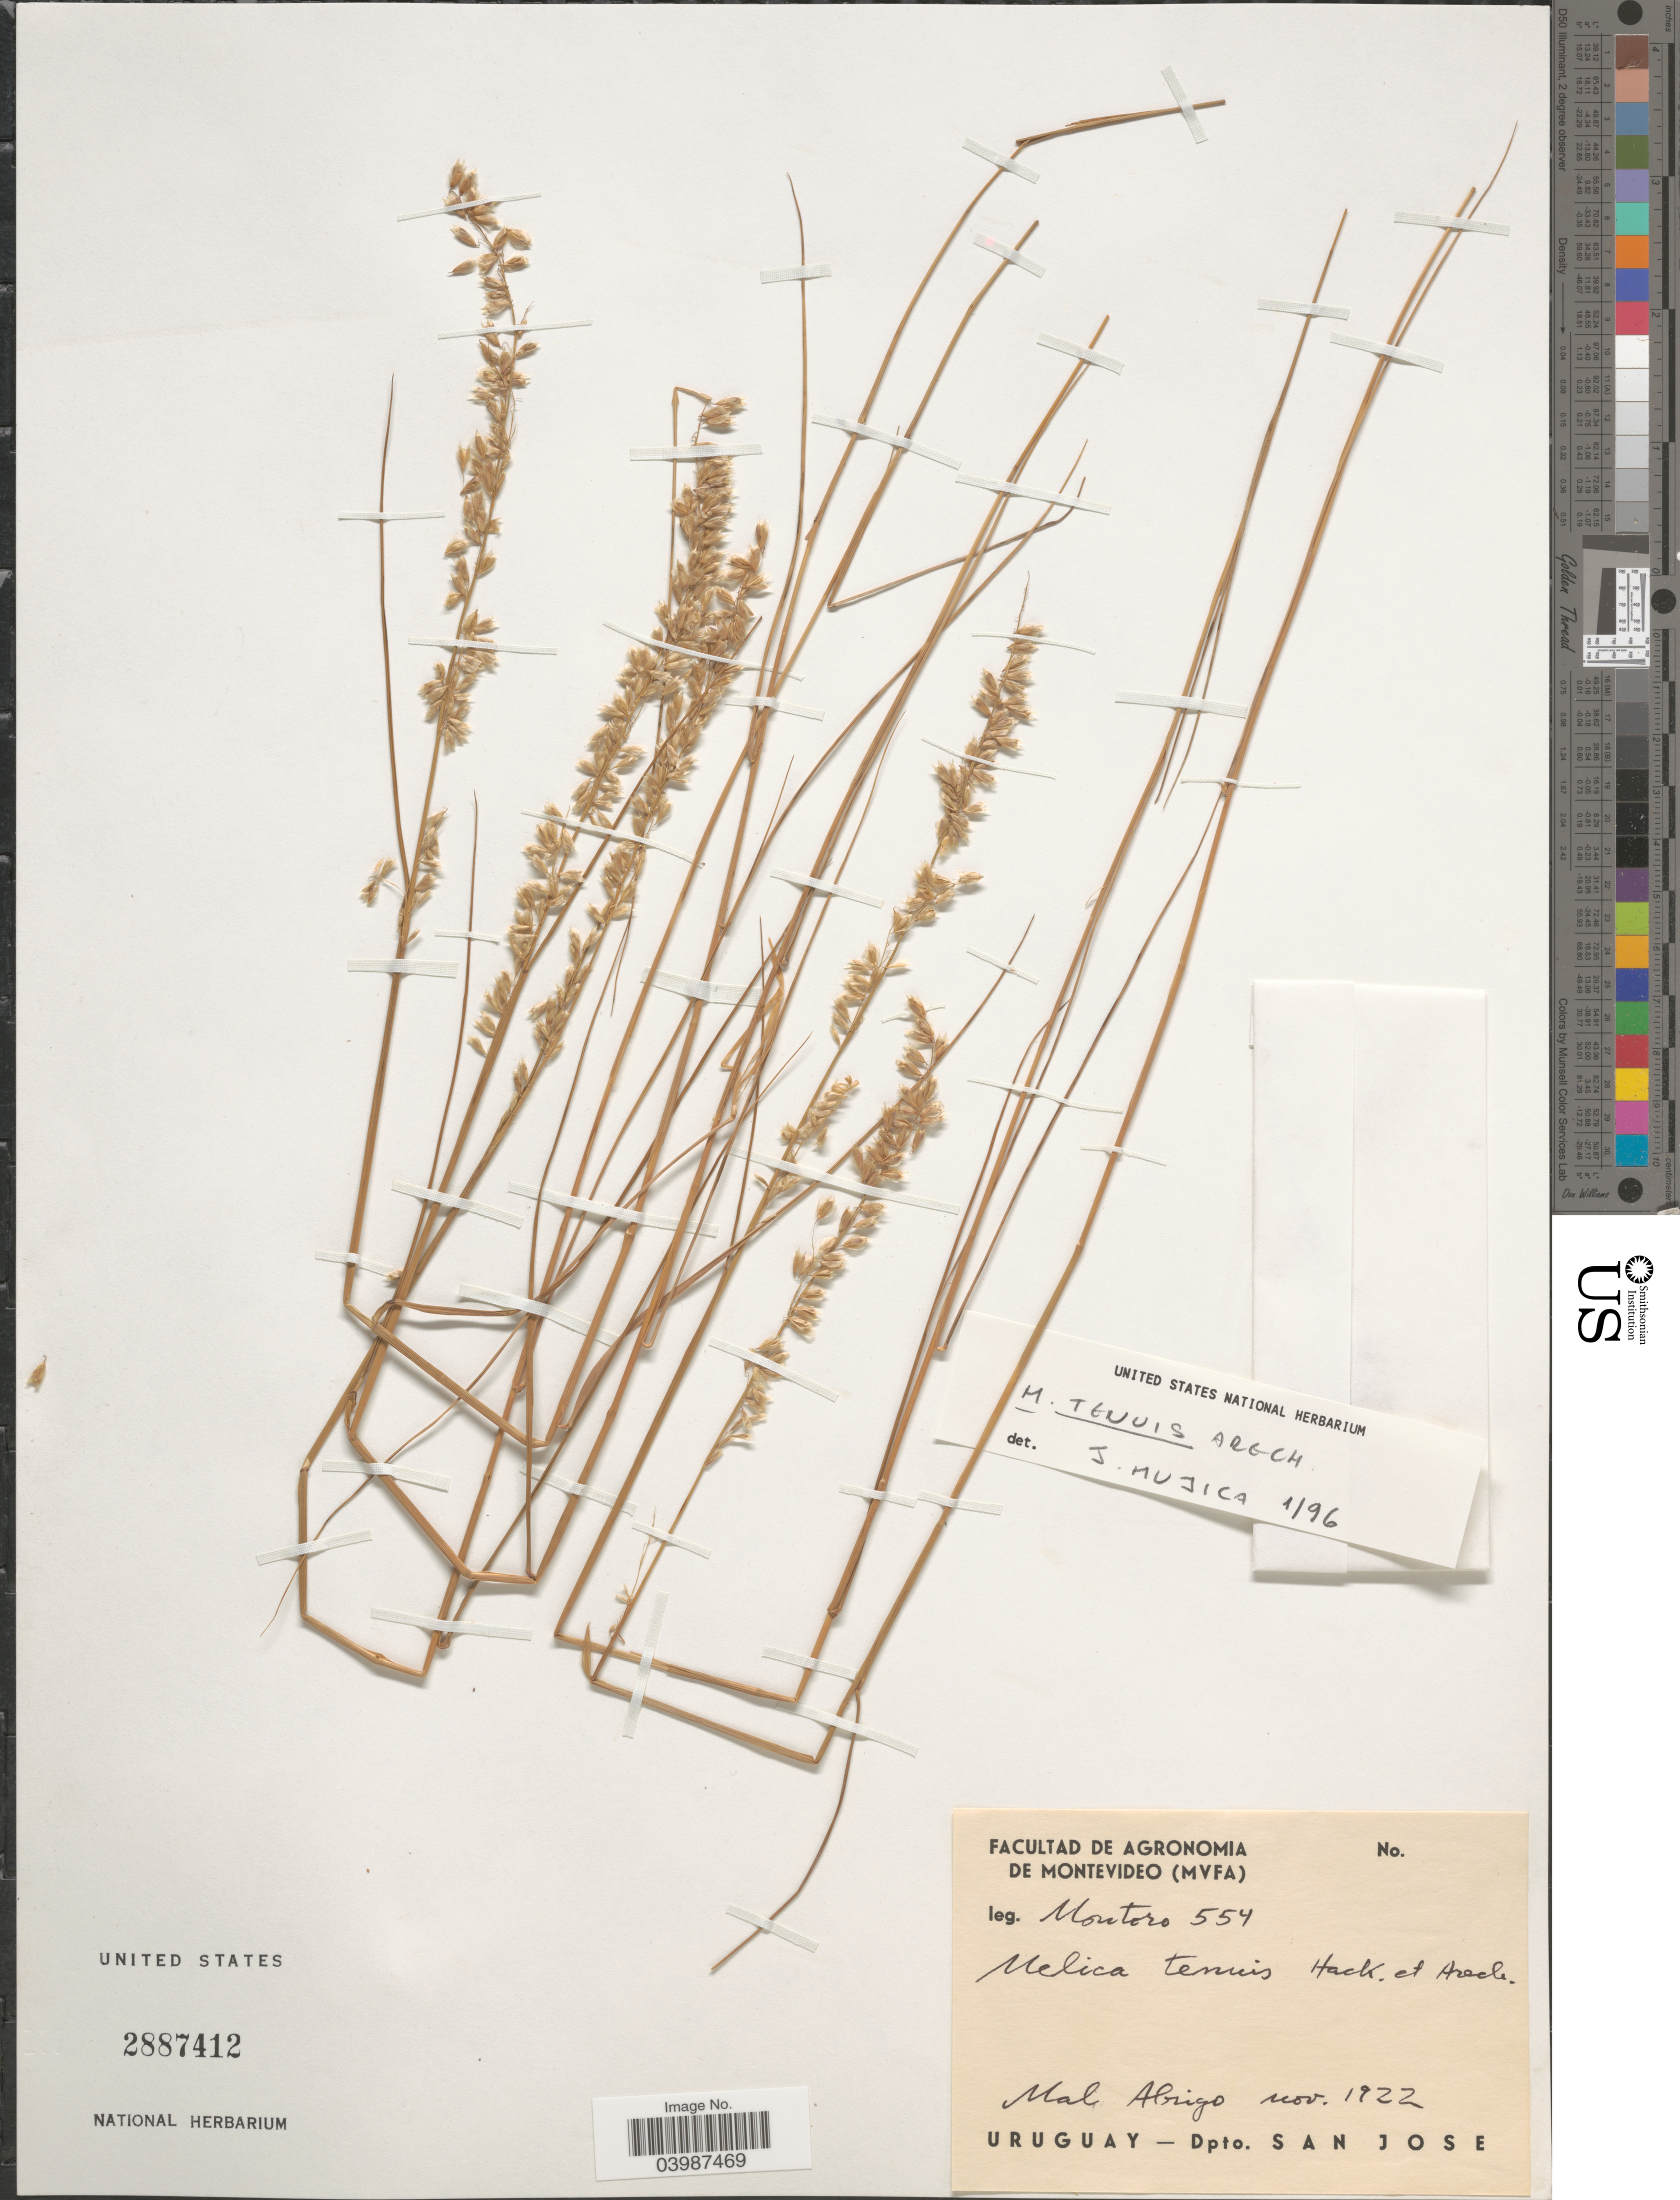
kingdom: Plantae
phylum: Tracheophyta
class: Liliopsida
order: Poales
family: Poaceae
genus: Melica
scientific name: Melica tenuis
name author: Arechav.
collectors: -. Montero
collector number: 554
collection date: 1922-11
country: Uruguay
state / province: San Jose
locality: Mal Abrigo. Dpto. San Jose.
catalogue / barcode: US 2887412